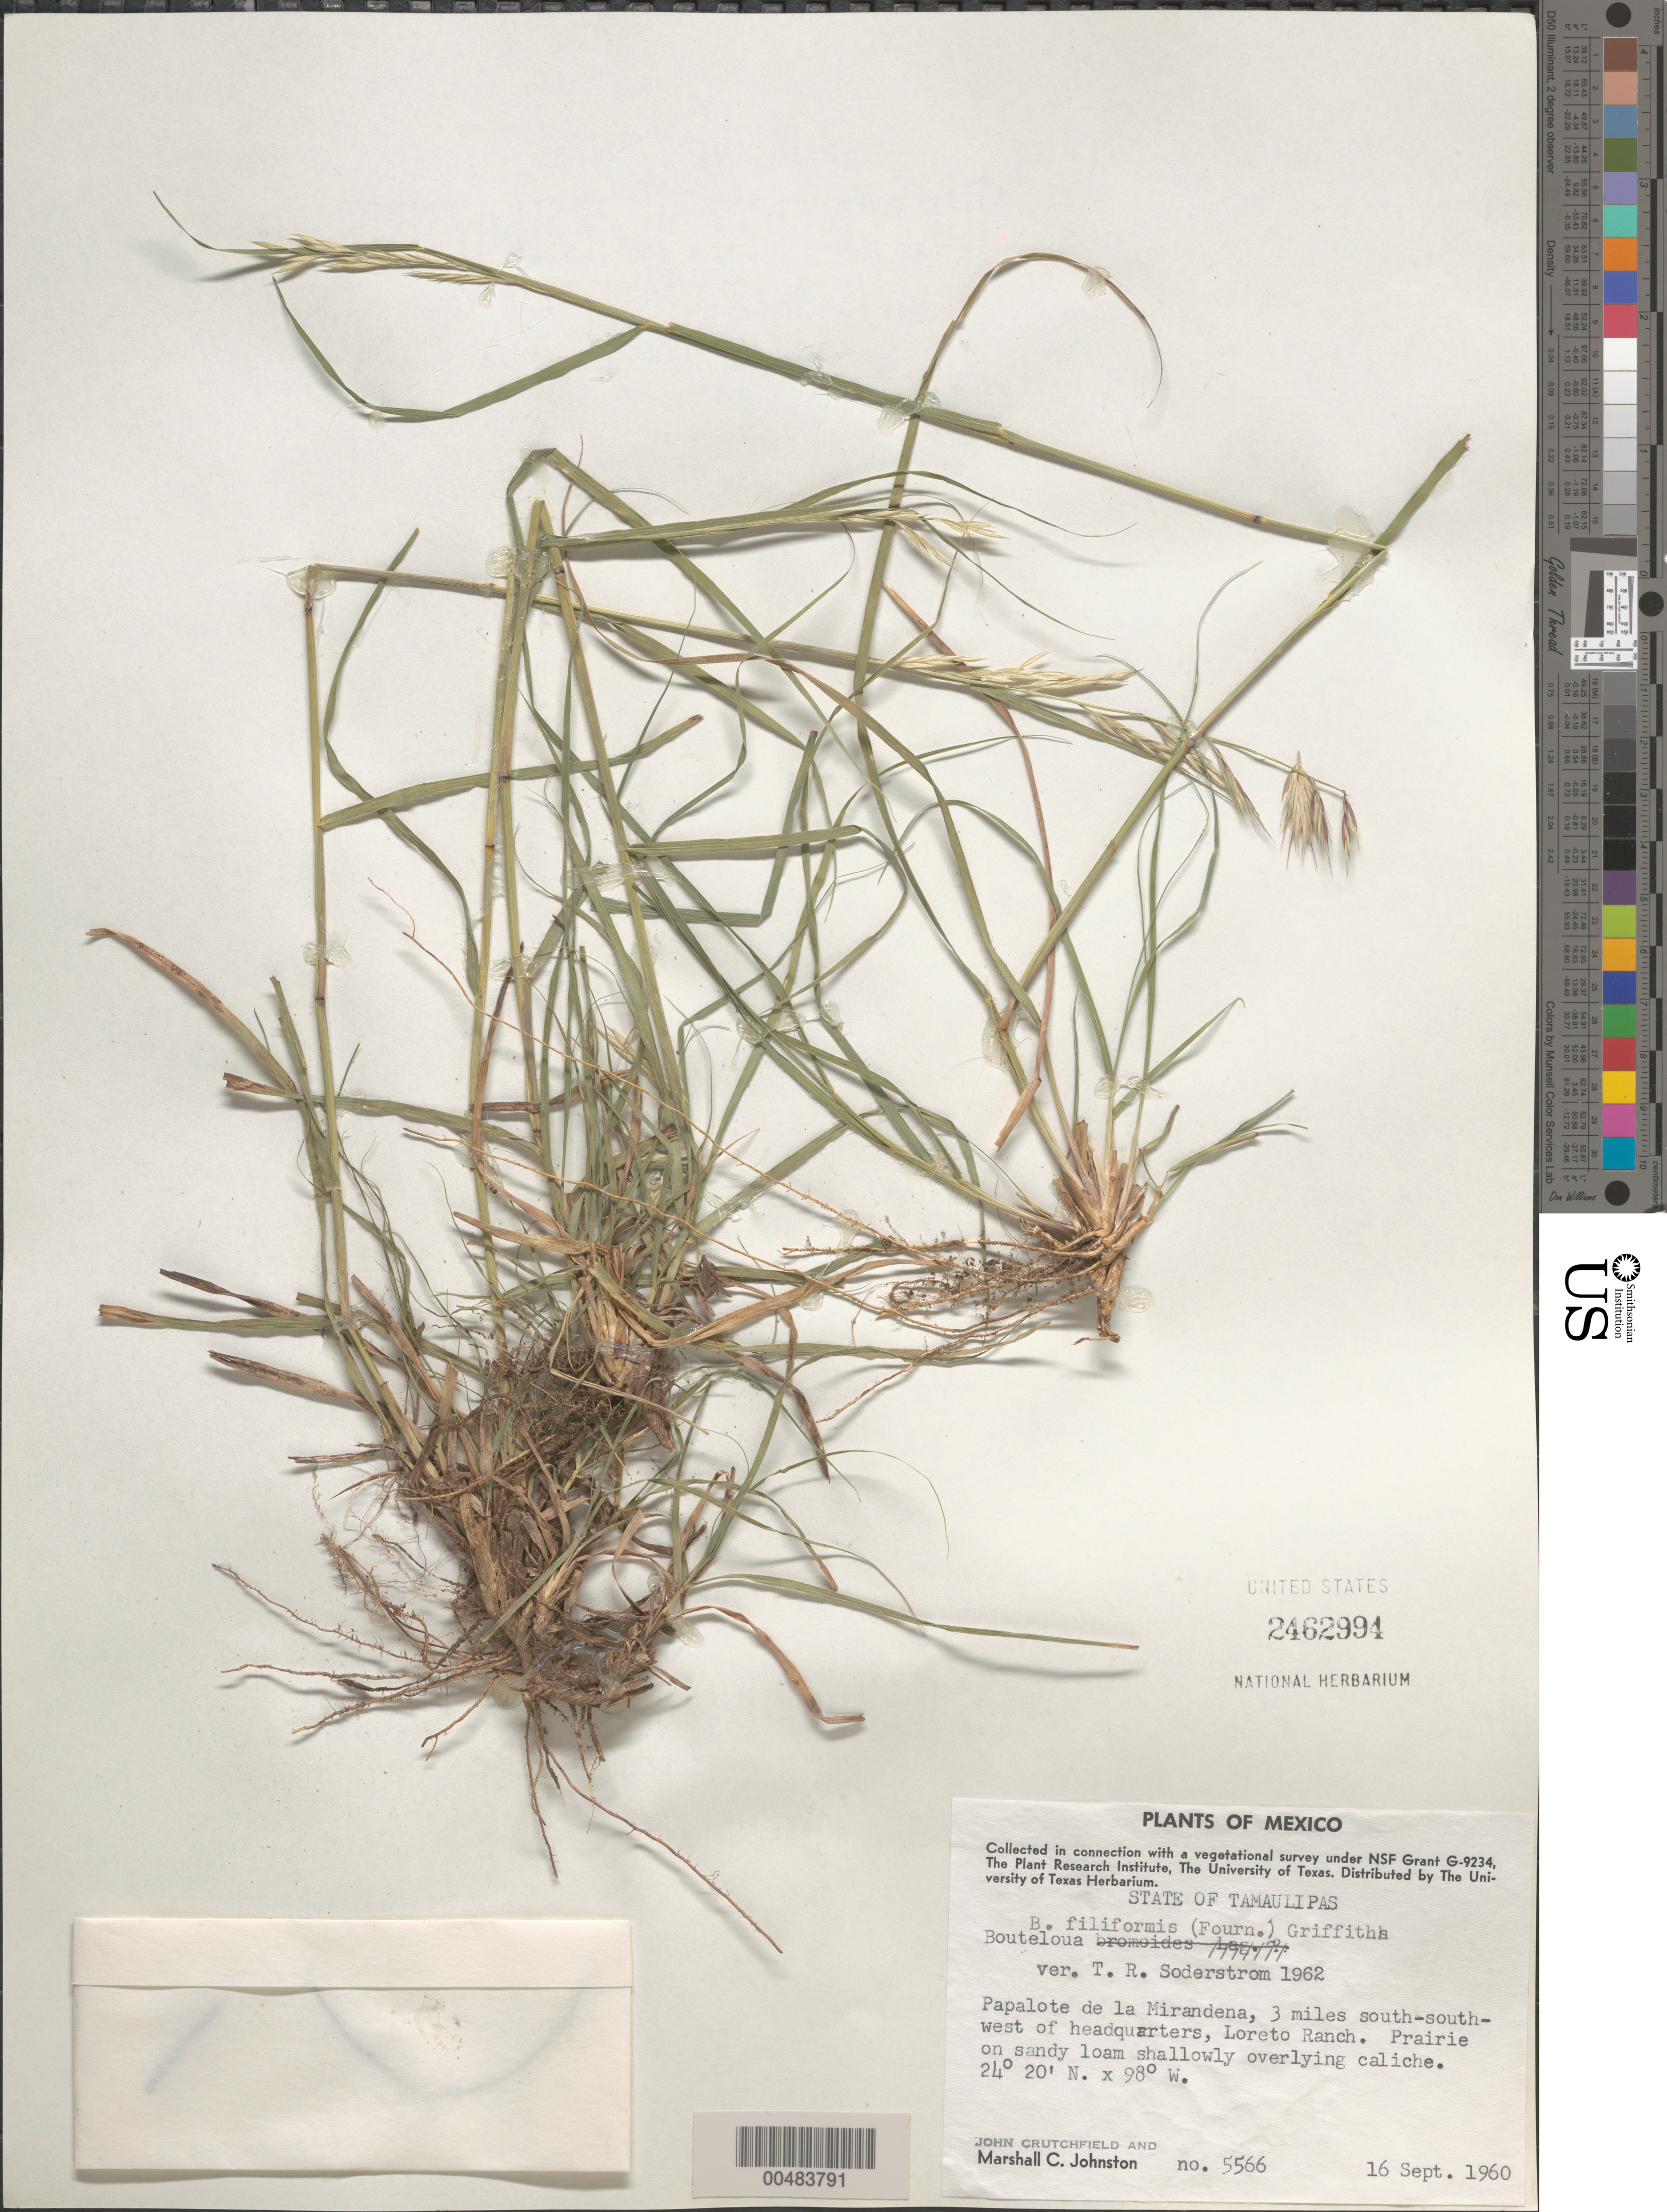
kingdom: Plantae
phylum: Tracheophyta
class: Liliopsida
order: Poales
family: Poaceae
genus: Bouteloua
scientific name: Bouteloua repens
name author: (Kunth) Scribn. & Merr.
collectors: J. Crutchfield & M. Johnston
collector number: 5566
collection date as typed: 16 Sep 1960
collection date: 1960-09-16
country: Mexico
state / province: Tamaulipas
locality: Papalote de la Mirandena, 3 mi S-SW of headquarters, Loreto Ranch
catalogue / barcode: US 2462994